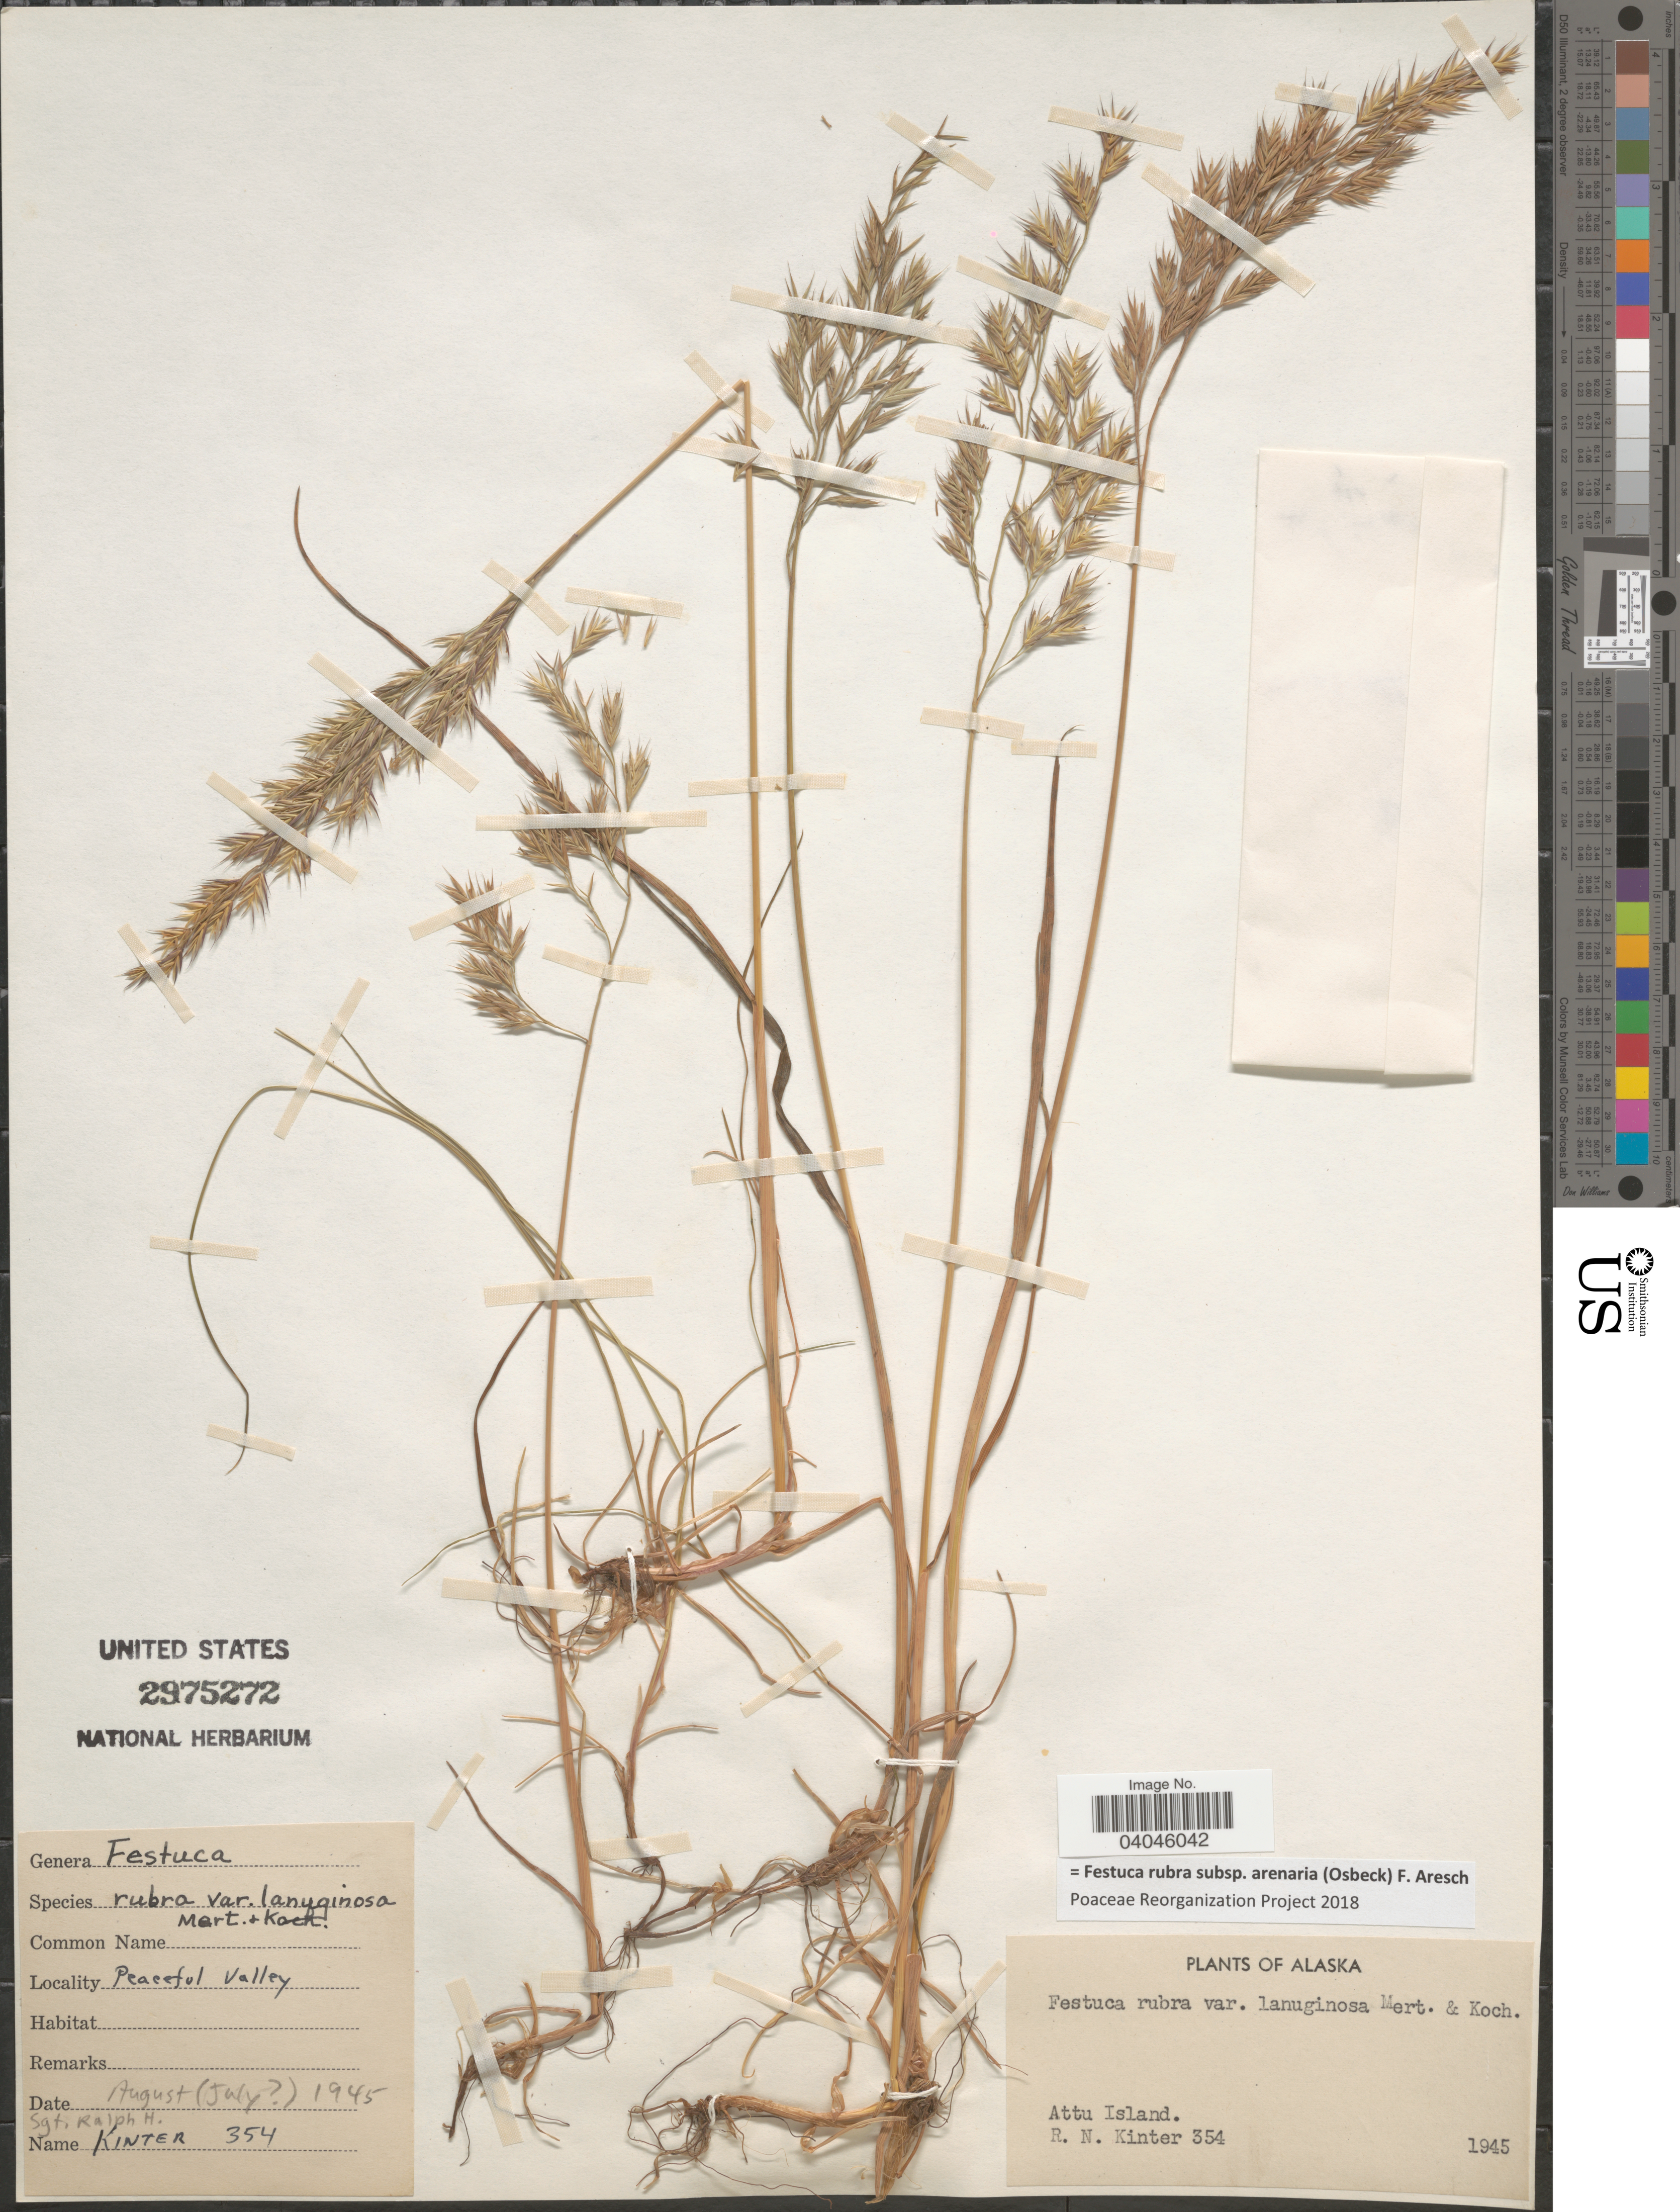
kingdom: Plantae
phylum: Tracheophyta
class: Liliopsida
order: Poales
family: Poaceae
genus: Festuca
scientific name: Festuca rubra subsp. arenaria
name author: (Osbeck) F. Aresch.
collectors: R. Kinter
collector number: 354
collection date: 1945-08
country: United States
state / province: Alaska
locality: Peaceful Valley. Attu Island.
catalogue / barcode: US 2975272